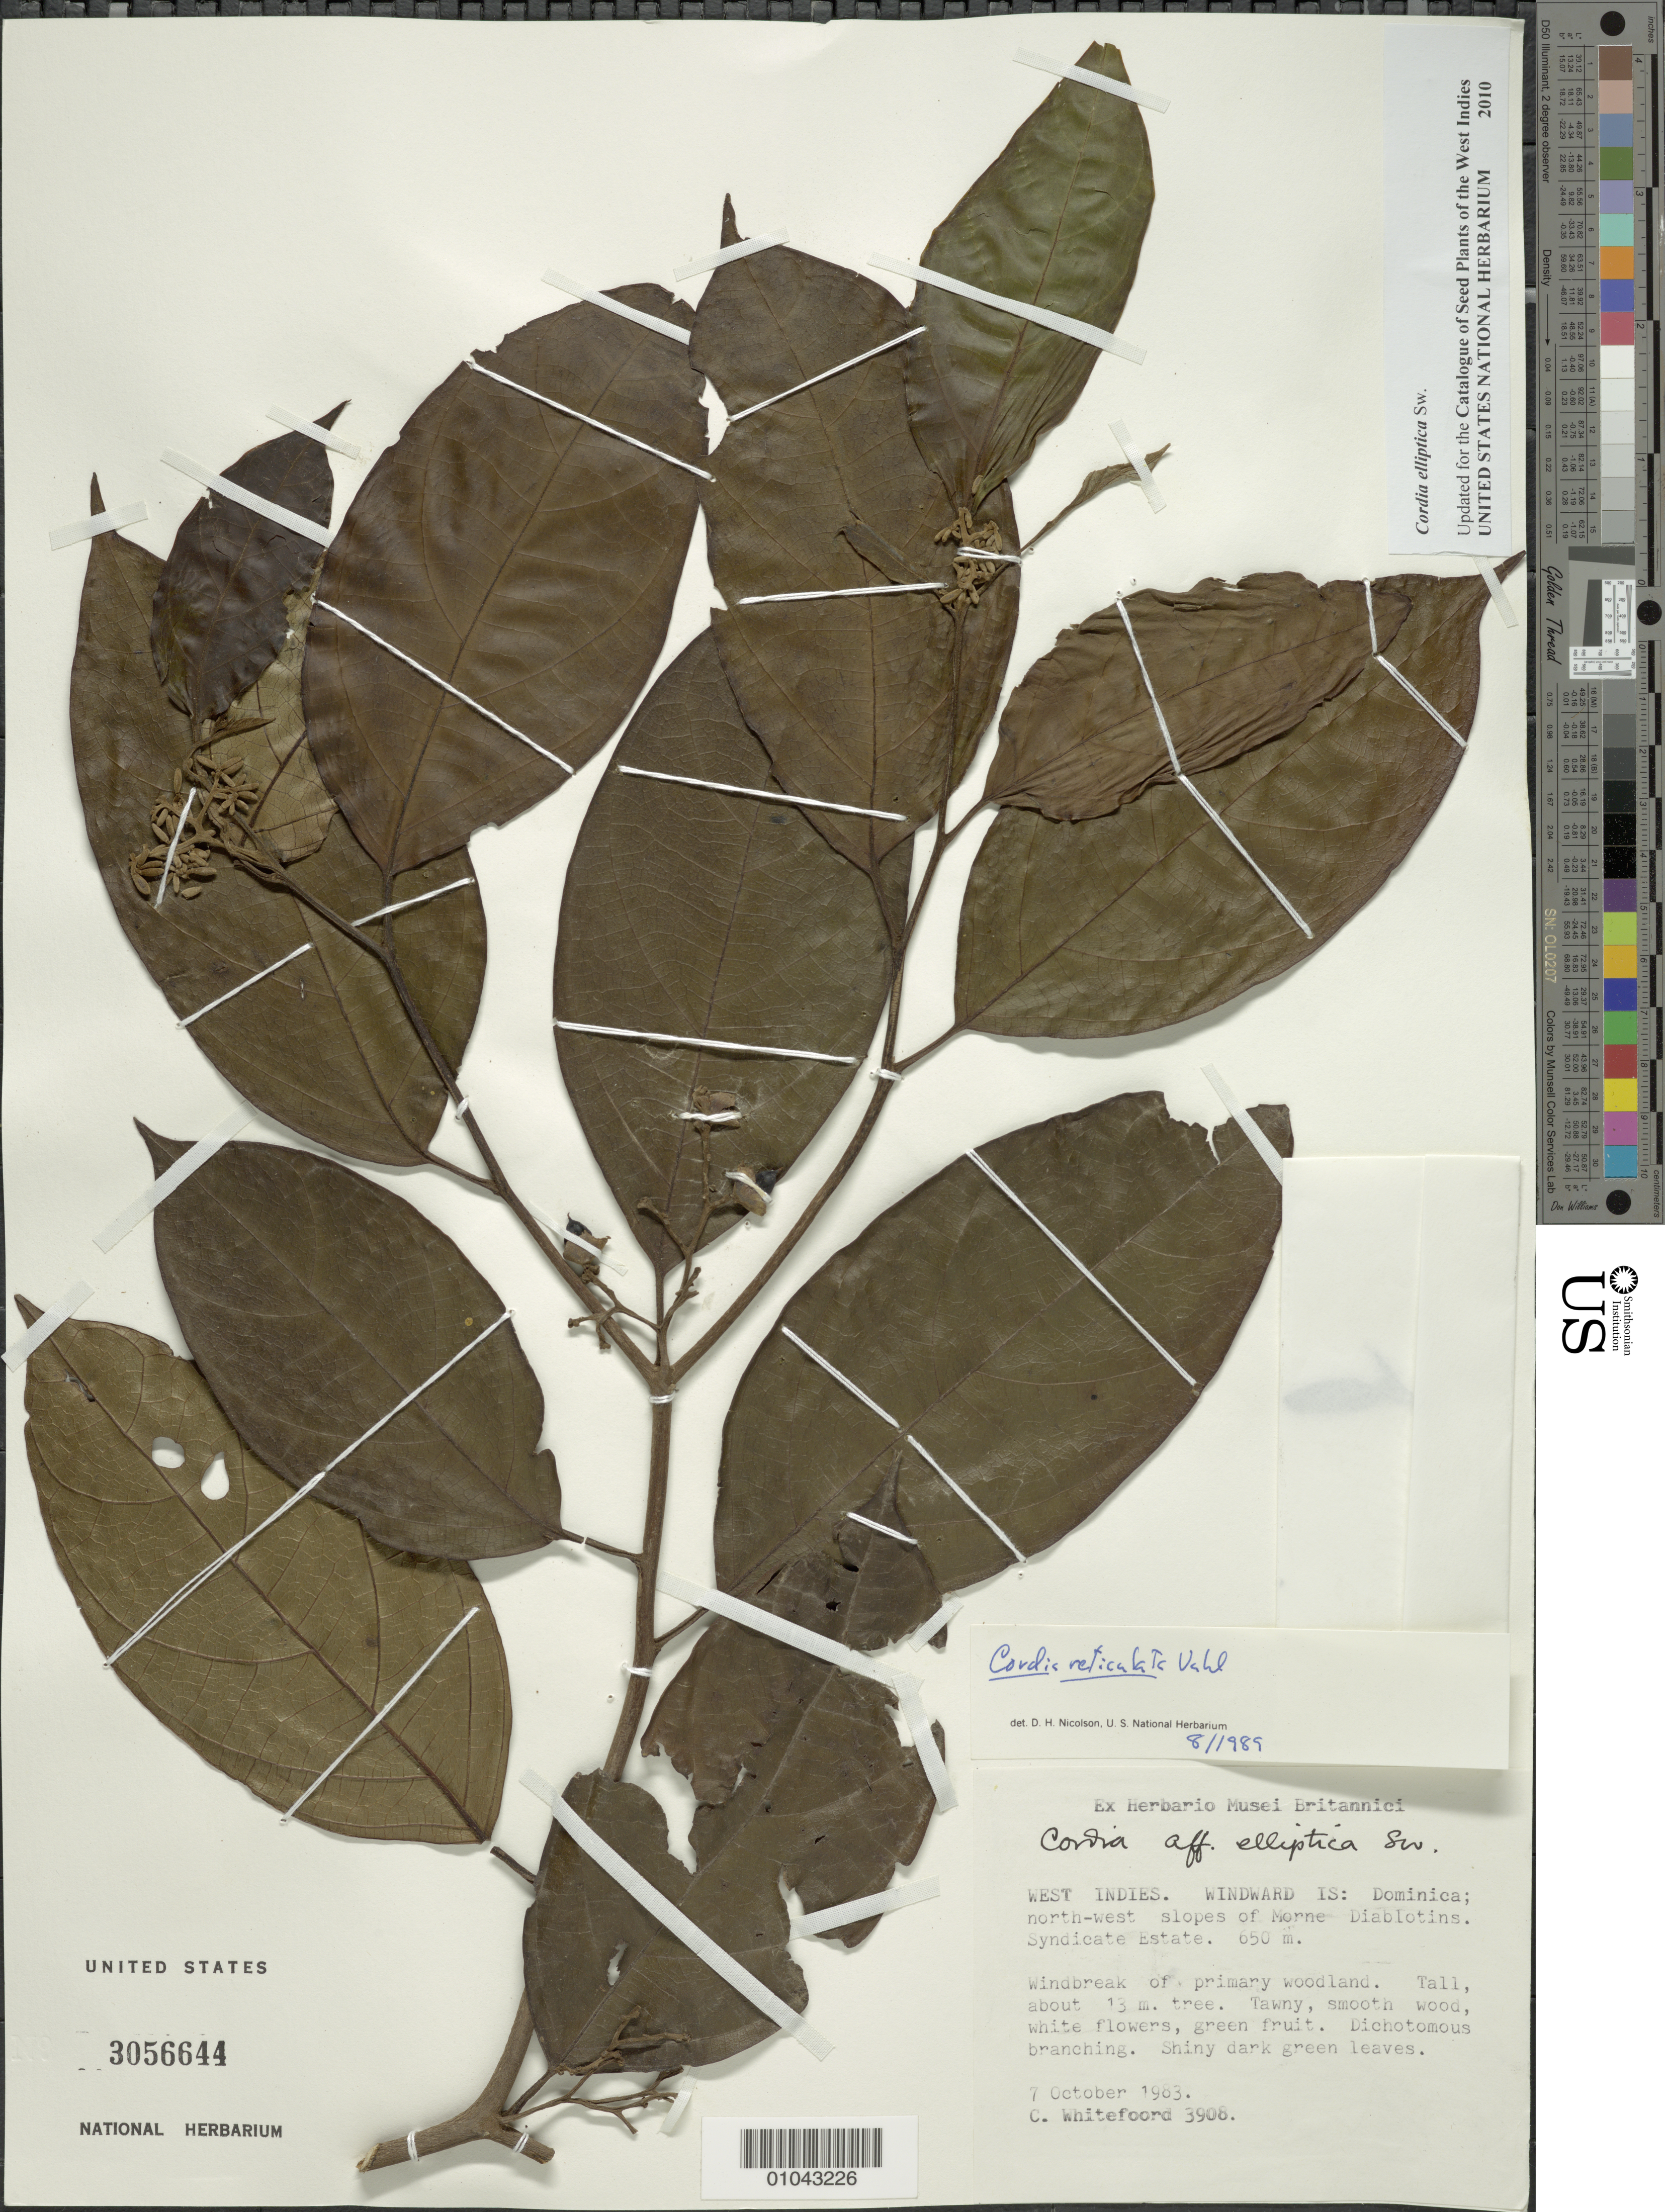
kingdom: Plantae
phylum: Tracheophyta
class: Magnoliopsida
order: Boraginales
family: Cordiaceae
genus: Cordia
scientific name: Cordia elliptica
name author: Sw.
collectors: C. Whitefoord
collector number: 3908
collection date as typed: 07 Oct 1983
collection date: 1983-10-07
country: Dominica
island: Dominica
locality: Morne Diablotins, NW slopes; Syndicate Estate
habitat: Windbreak of primary woodland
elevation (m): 650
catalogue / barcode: US 3056644